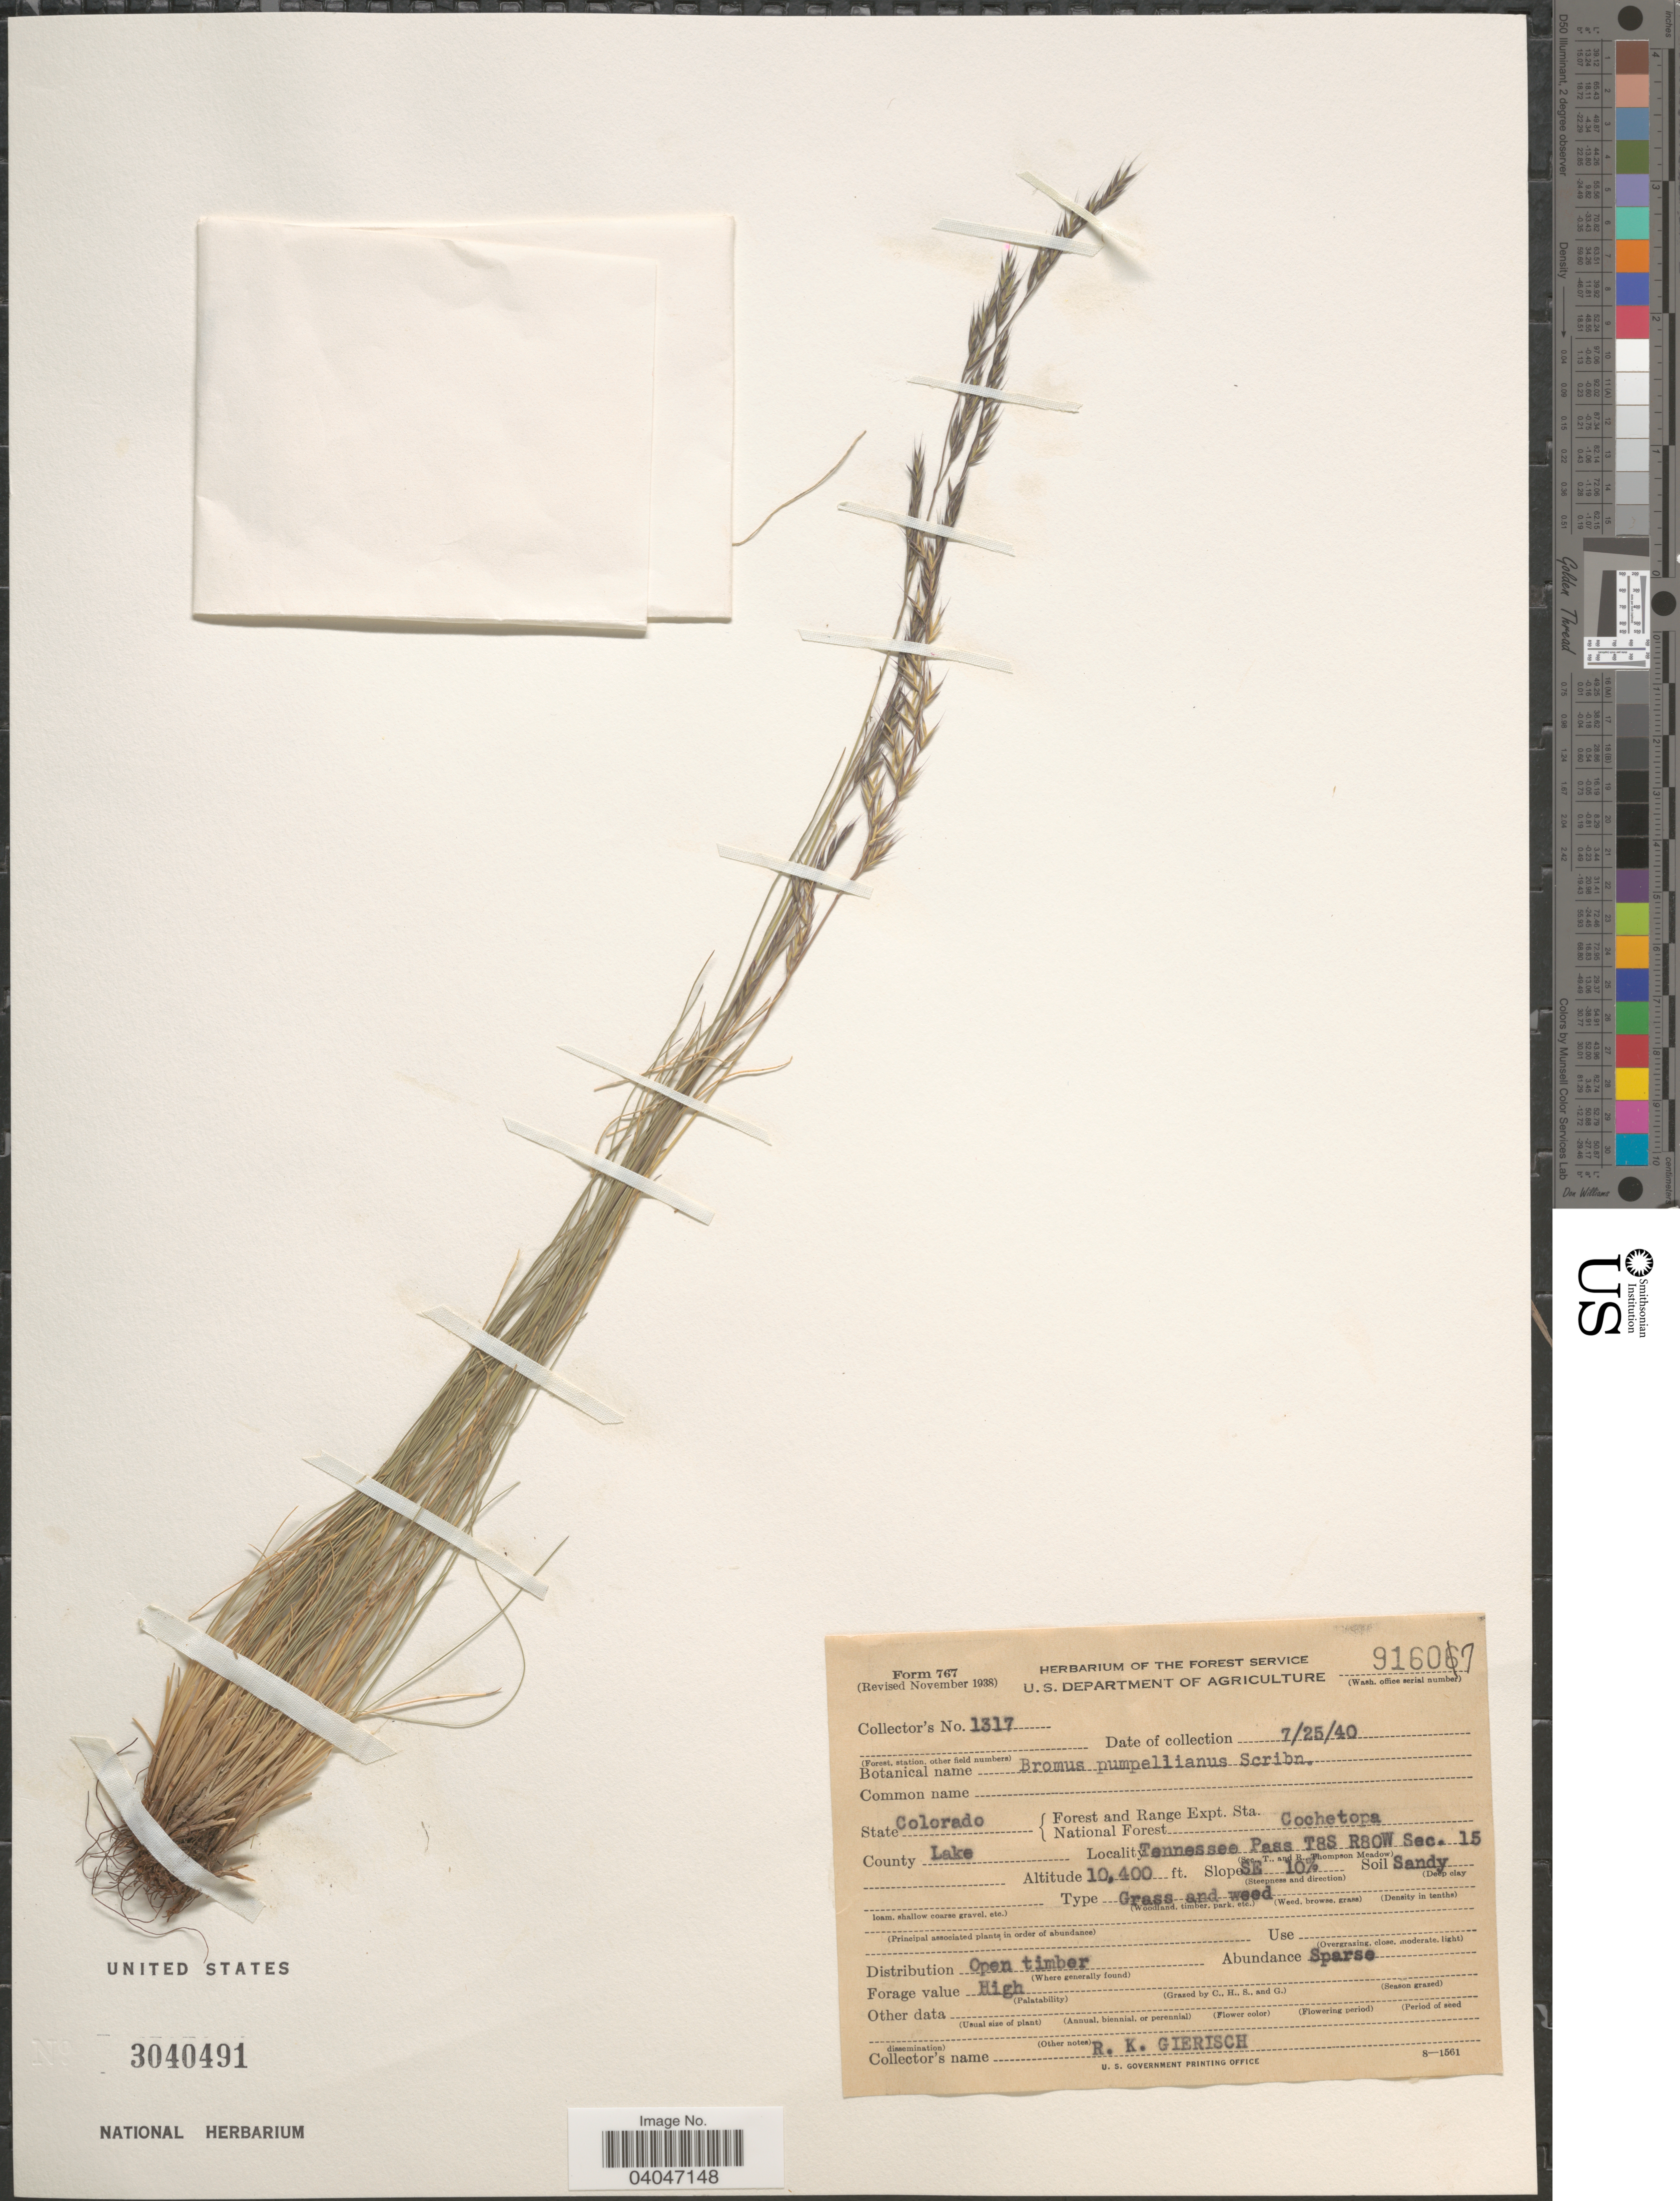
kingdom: Plantae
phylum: Tracheophyta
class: Liliopsida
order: Poales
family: Poaceae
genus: Festuca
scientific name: Festuca sp.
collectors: R. Gierisch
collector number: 1317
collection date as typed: Transcribed d/m/y: 25/7/40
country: United States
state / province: Colorado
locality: Forest and Range Expt. Sta. National Forest Cochetopa. County Lake. Tennessee Pass T8S R80W Sec. 15.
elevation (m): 3170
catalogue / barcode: US 3040491